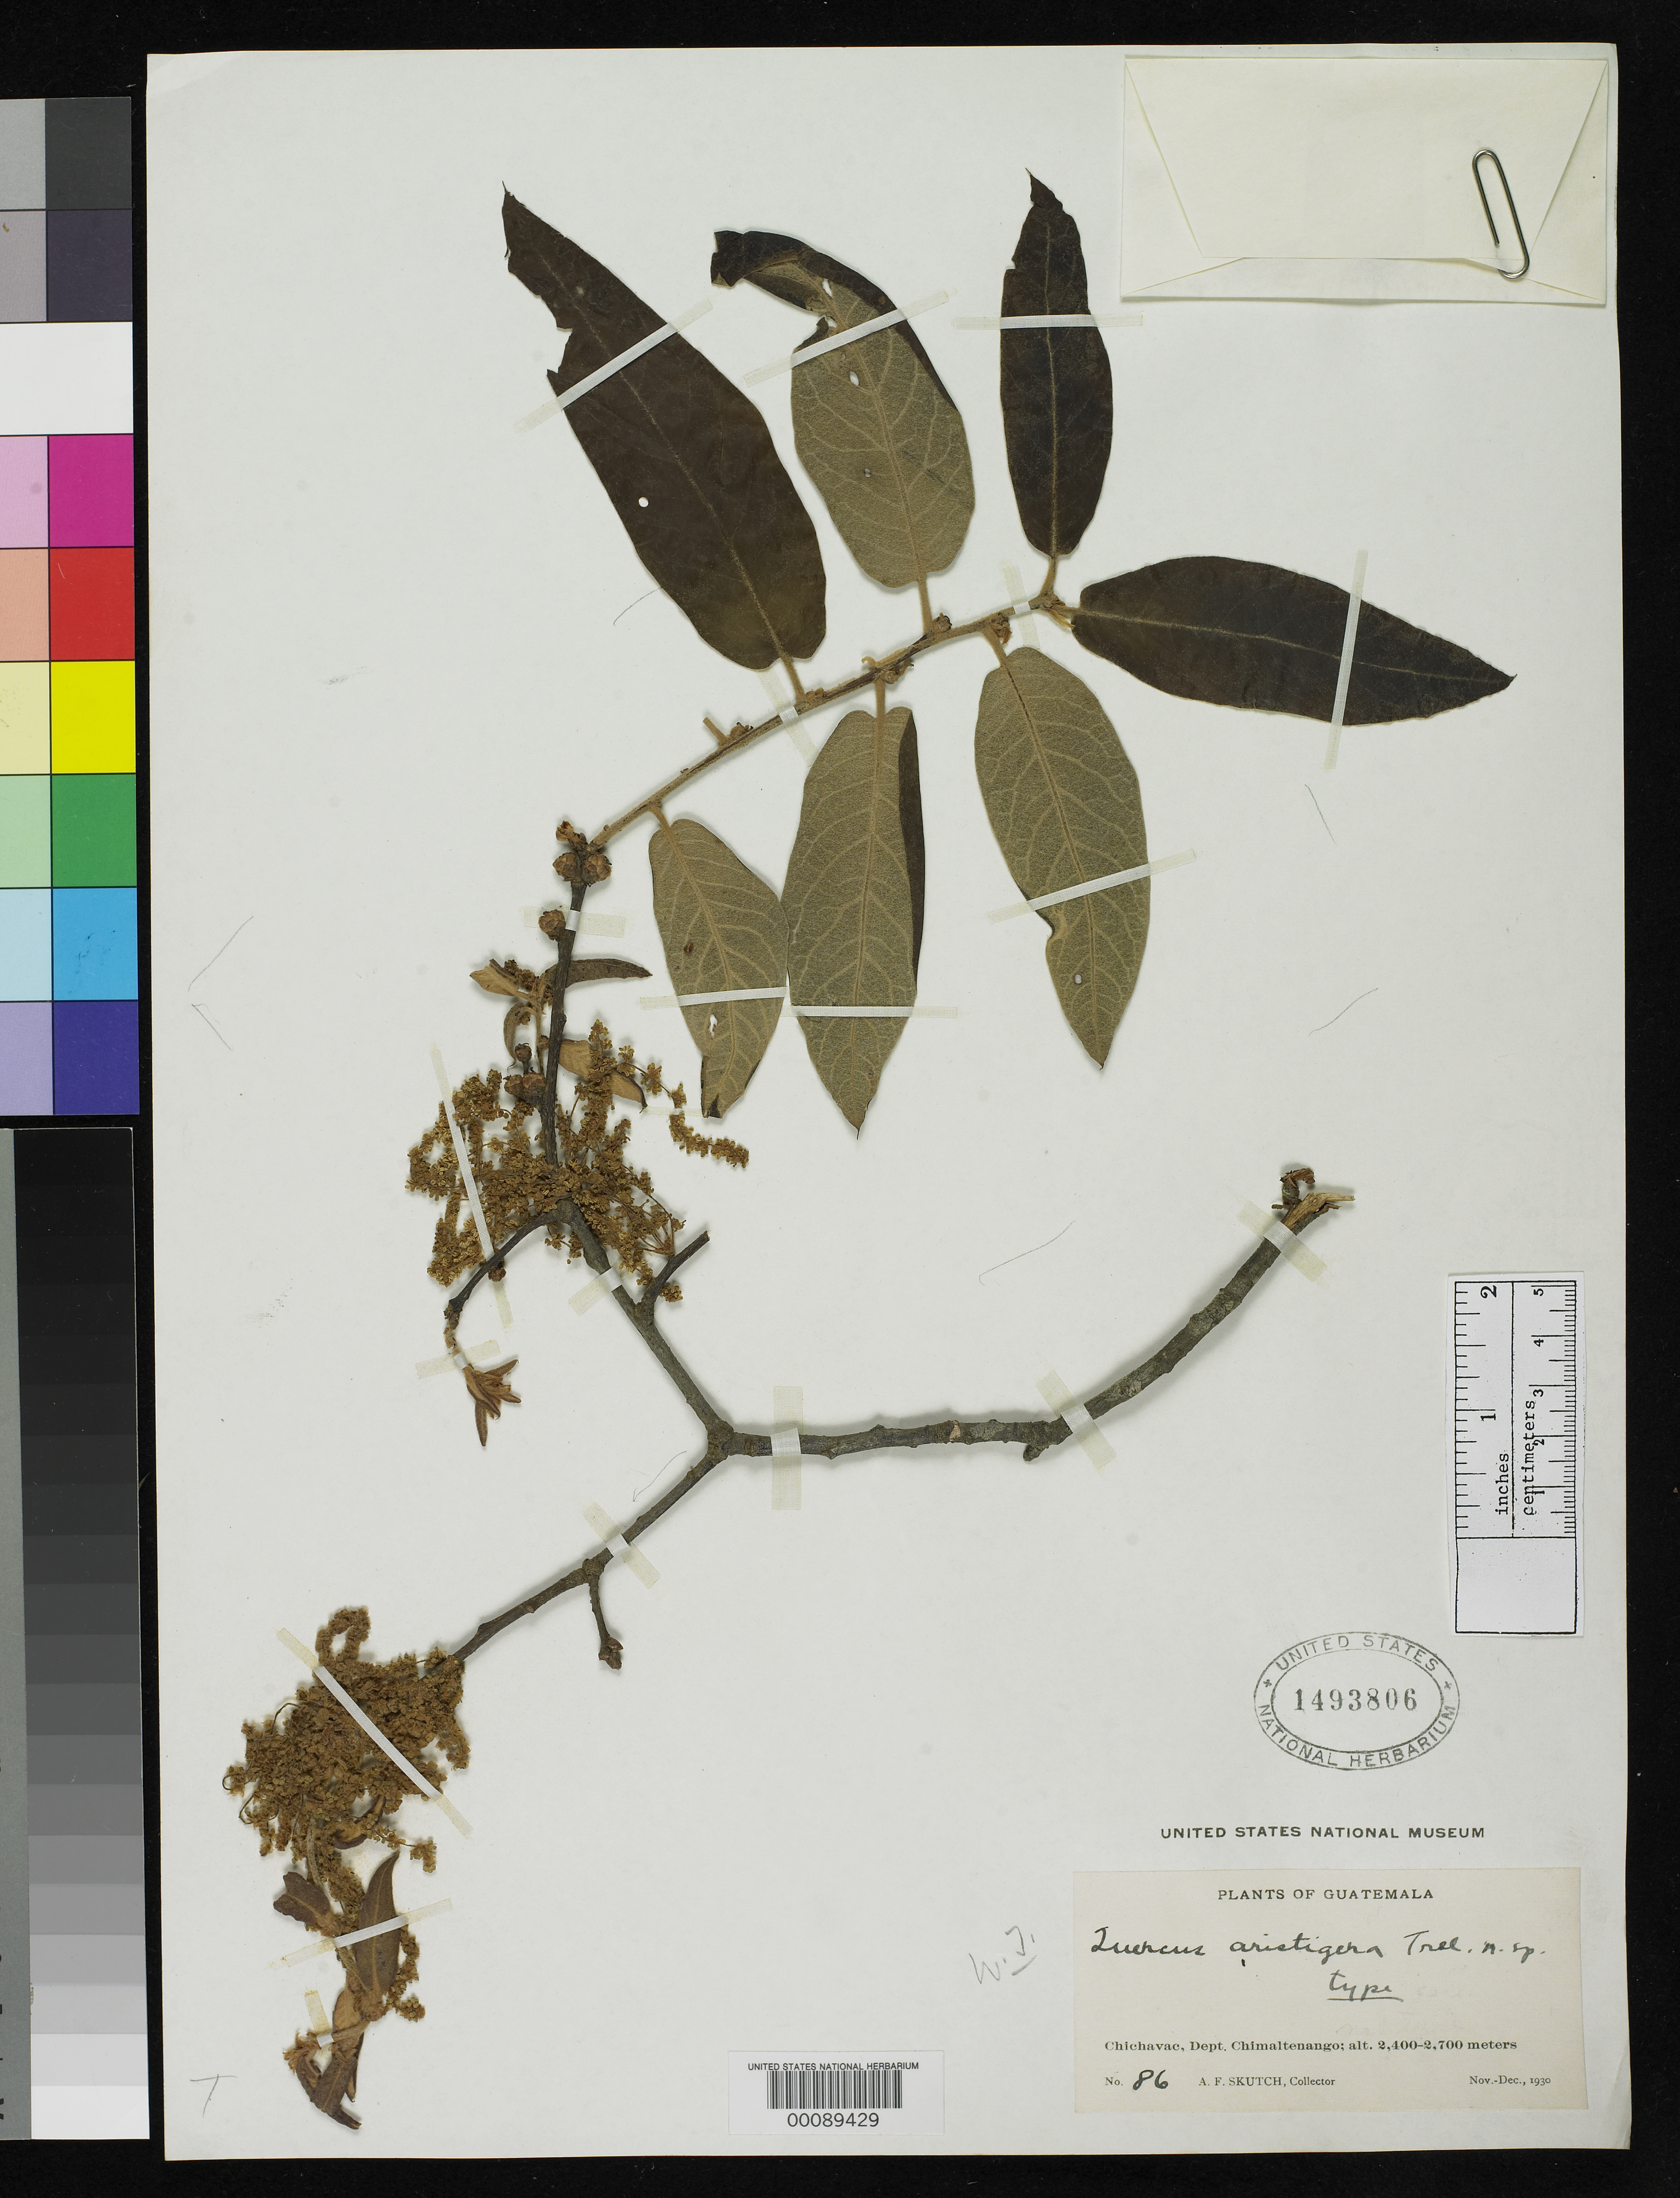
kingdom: Plantae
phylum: Tracheophyta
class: Magnoliopsida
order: Fagales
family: Fagaceae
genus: Quercus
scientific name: Quercus aristigera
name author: Trel.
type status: Holotype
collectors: A. F. Skutch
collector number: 86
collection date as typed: Nov 1930 to -- Dec 1930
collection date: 1930-11/1930-12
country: Guatemala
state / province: Chimaltenango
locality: Chichavac.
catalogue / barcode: US 1493806